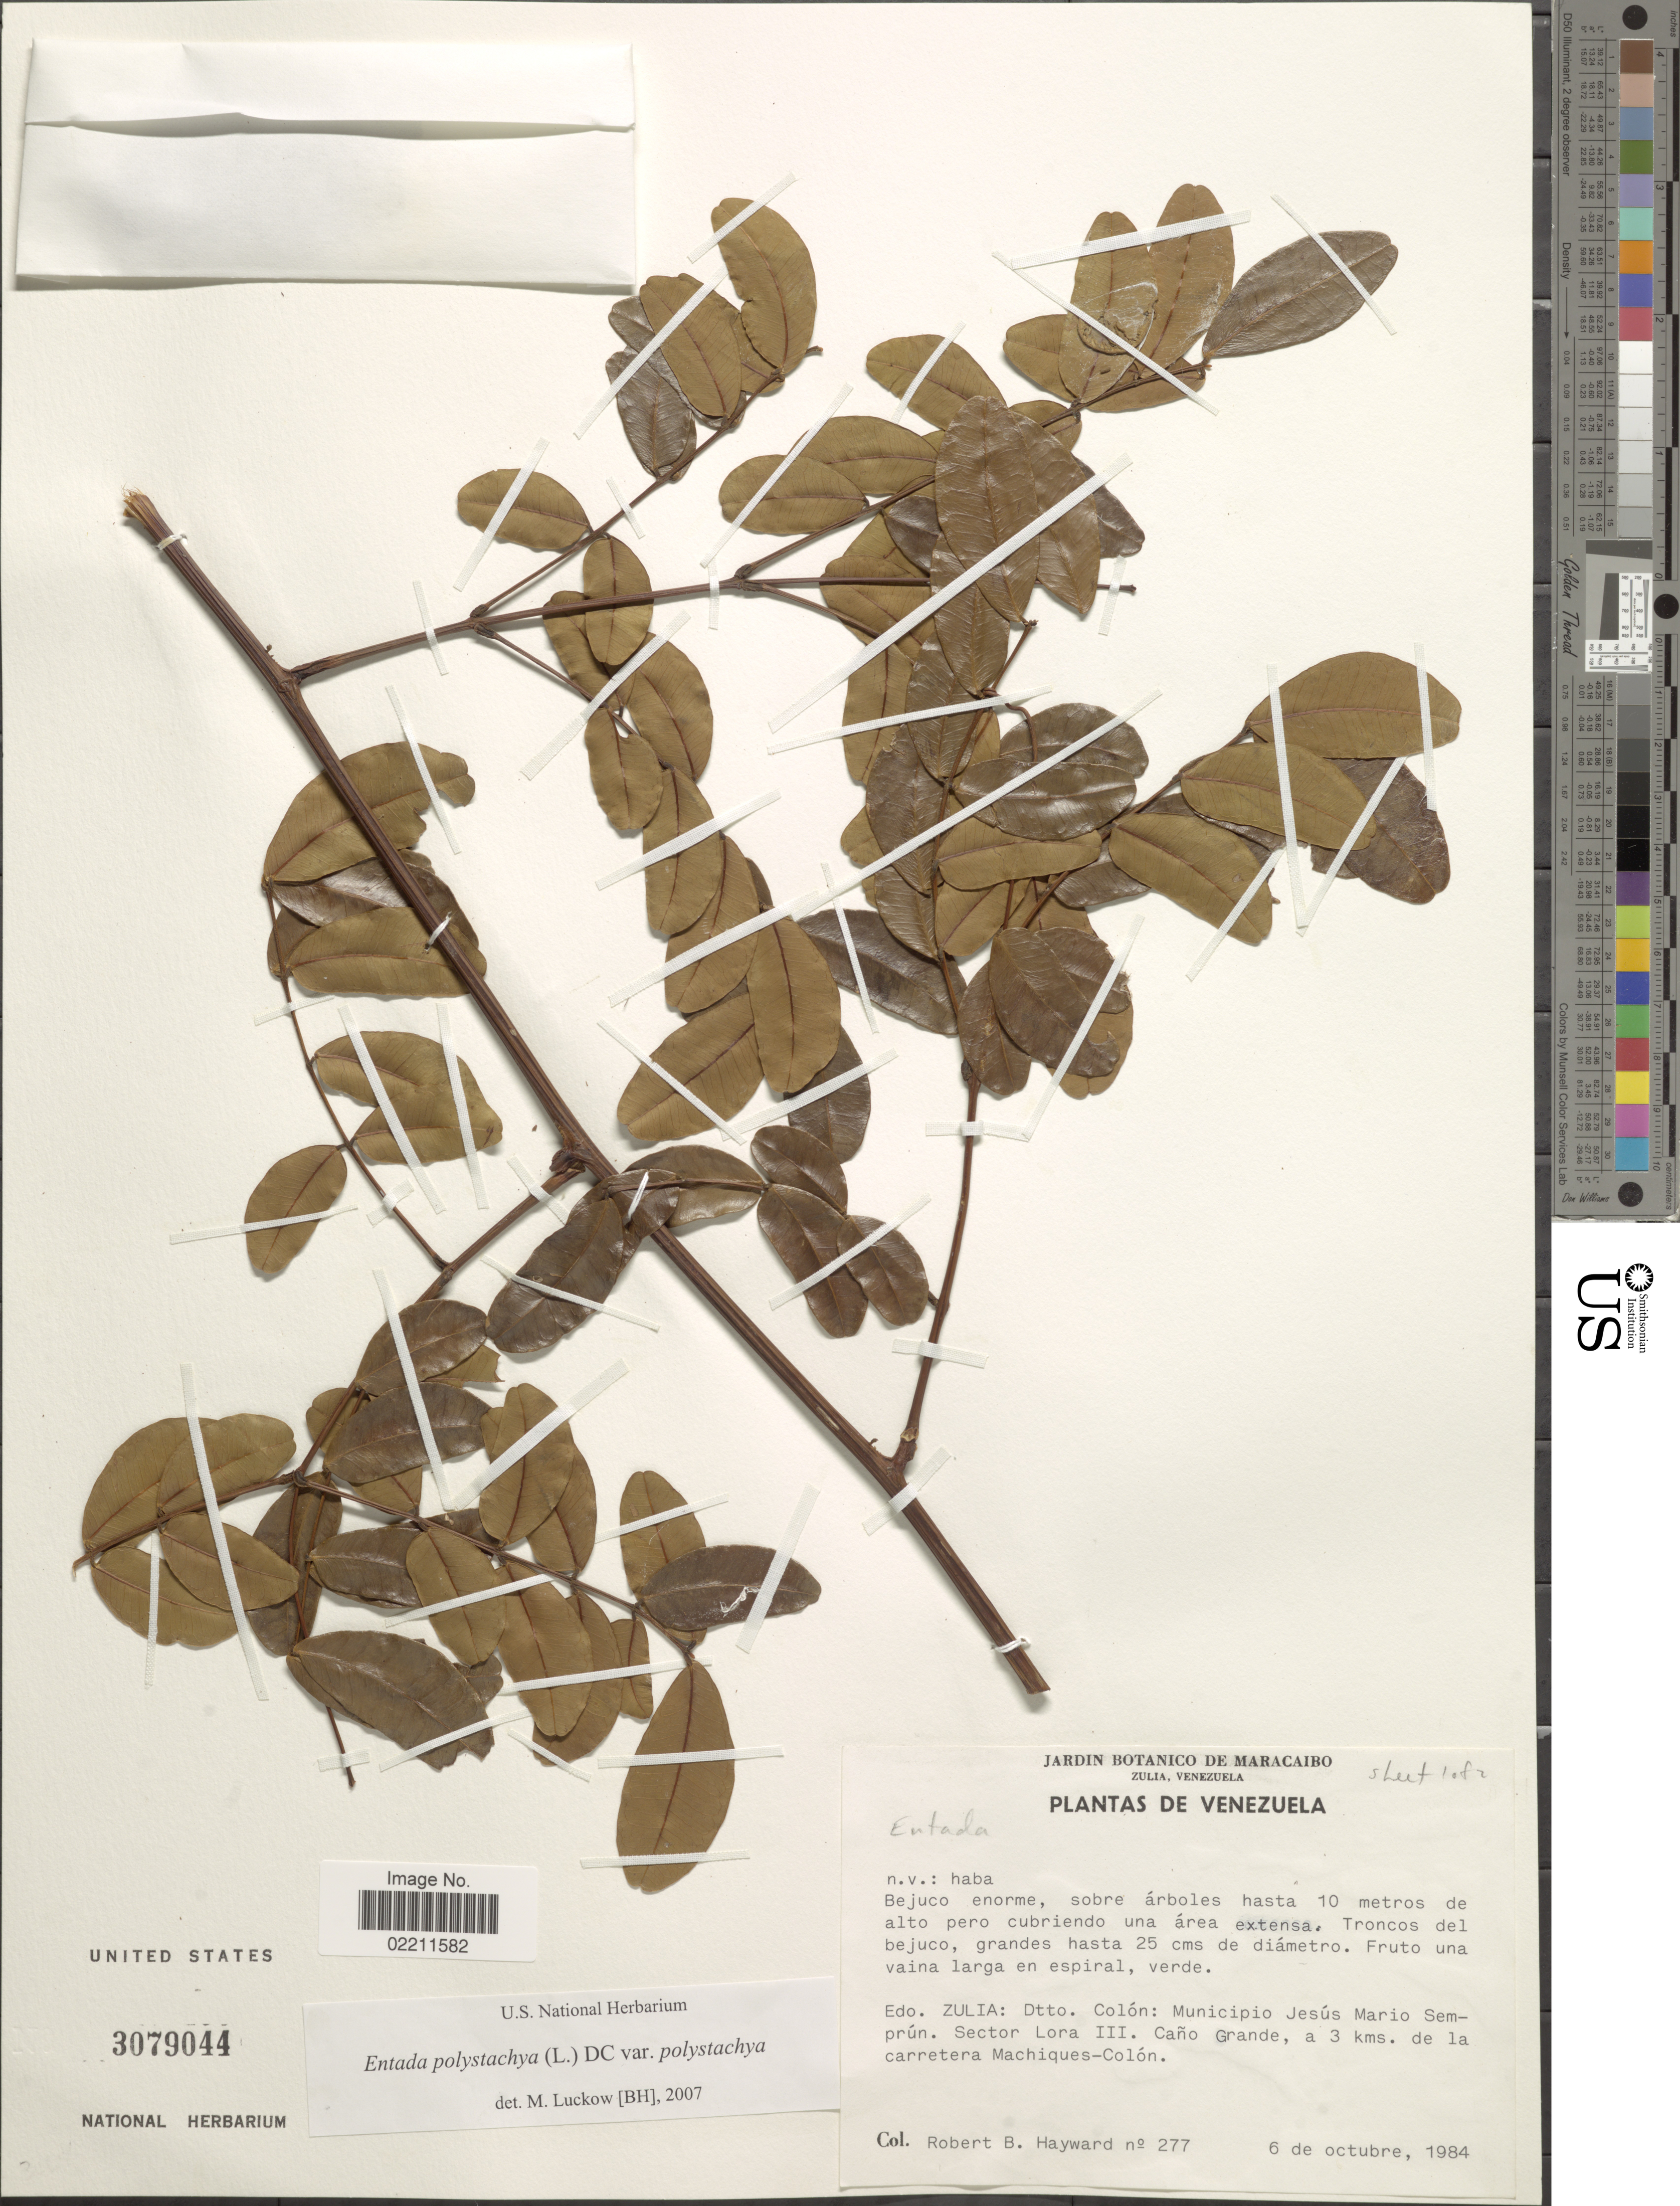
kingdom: Plantae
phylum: Tracheophyta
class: Magnoliopsida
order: Fabales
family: Fabaceae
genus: Entada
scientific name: Entada polystachya var. polystachya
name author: (L.) DC.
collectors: R. Hayward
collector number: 277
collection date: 1984-10-06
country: Venezuela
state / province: Zulia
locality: Edo. Zulia: Dtto. Colon: Municpio Jesus Mario Semprun, Sector Lora III, Cabo Grande, a 3 kms de la carretera Machiques-Colon.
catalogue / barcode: US 3079044